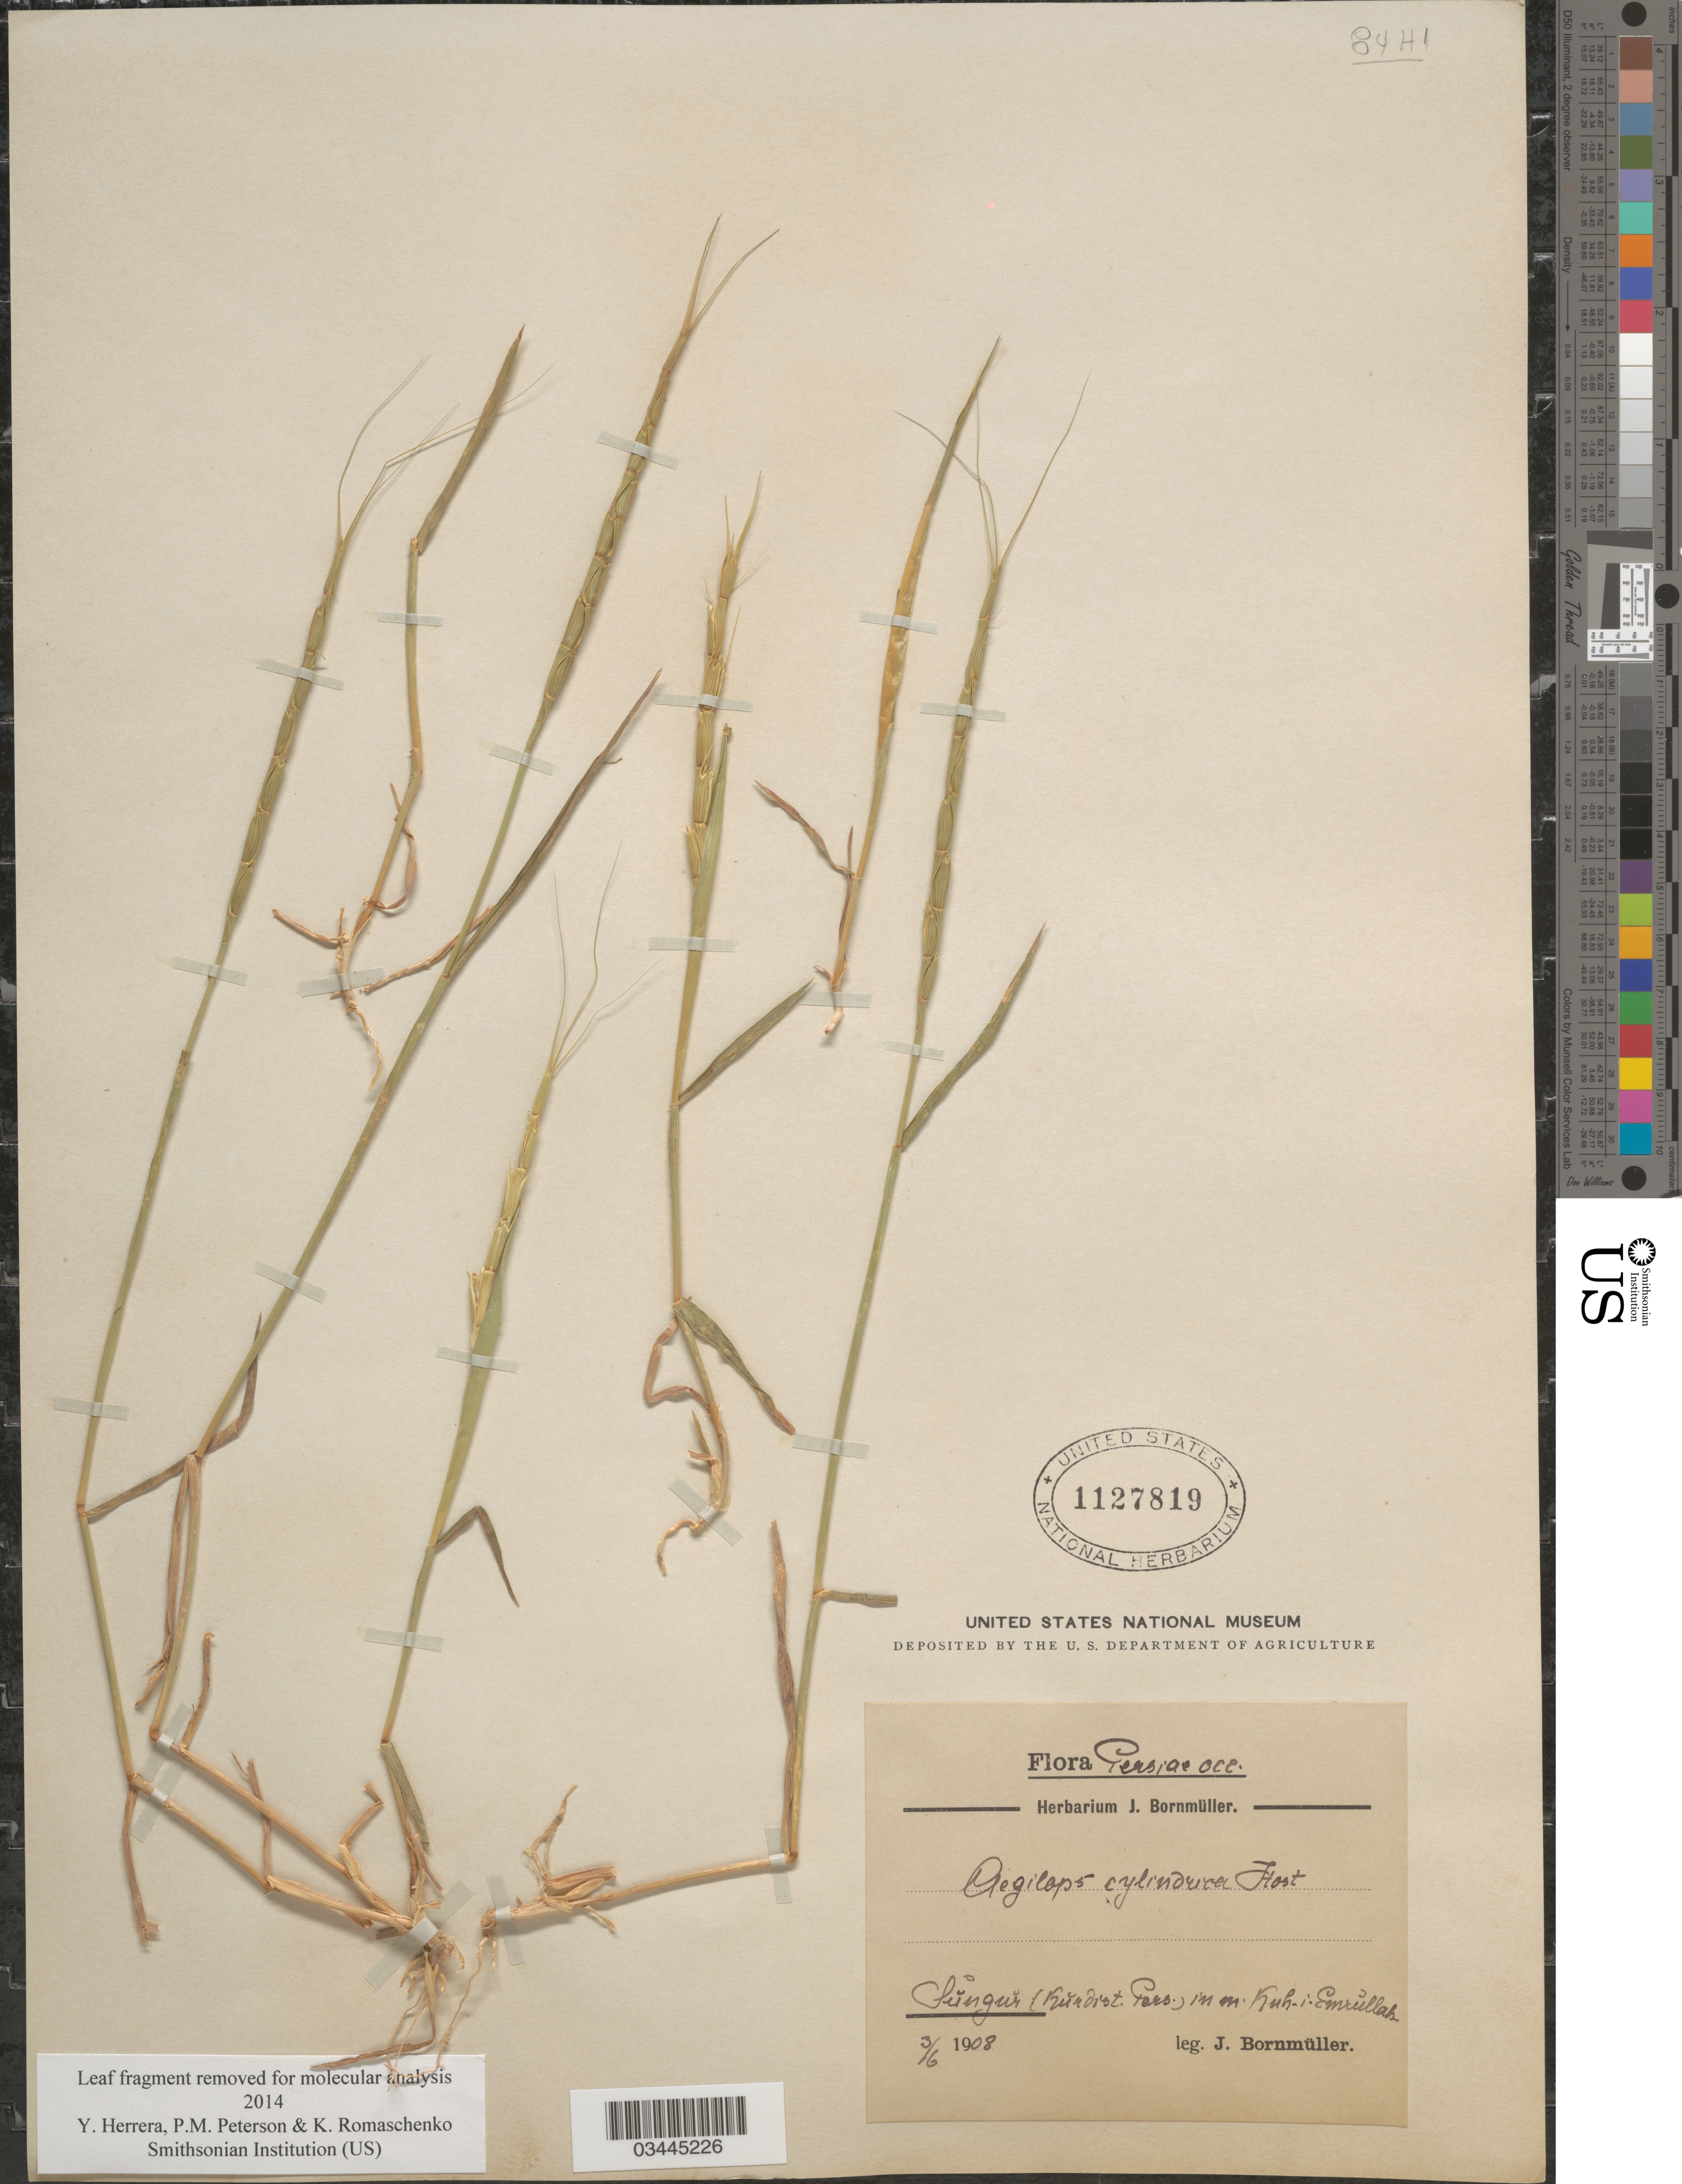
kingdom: Plantae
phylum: Tracheophyta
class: Liliopsida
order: Poales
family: Poaceae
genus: Aegilops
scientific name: Aegilops cylindrica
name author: Host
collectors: J. Bornmüller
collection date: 1908-06-03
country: Iran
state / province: Kurdistan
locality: Persiae occ. Surgur (Kurdist. Pers.) in m. Kuh-i-Emrullah.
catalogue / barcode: US 1127819